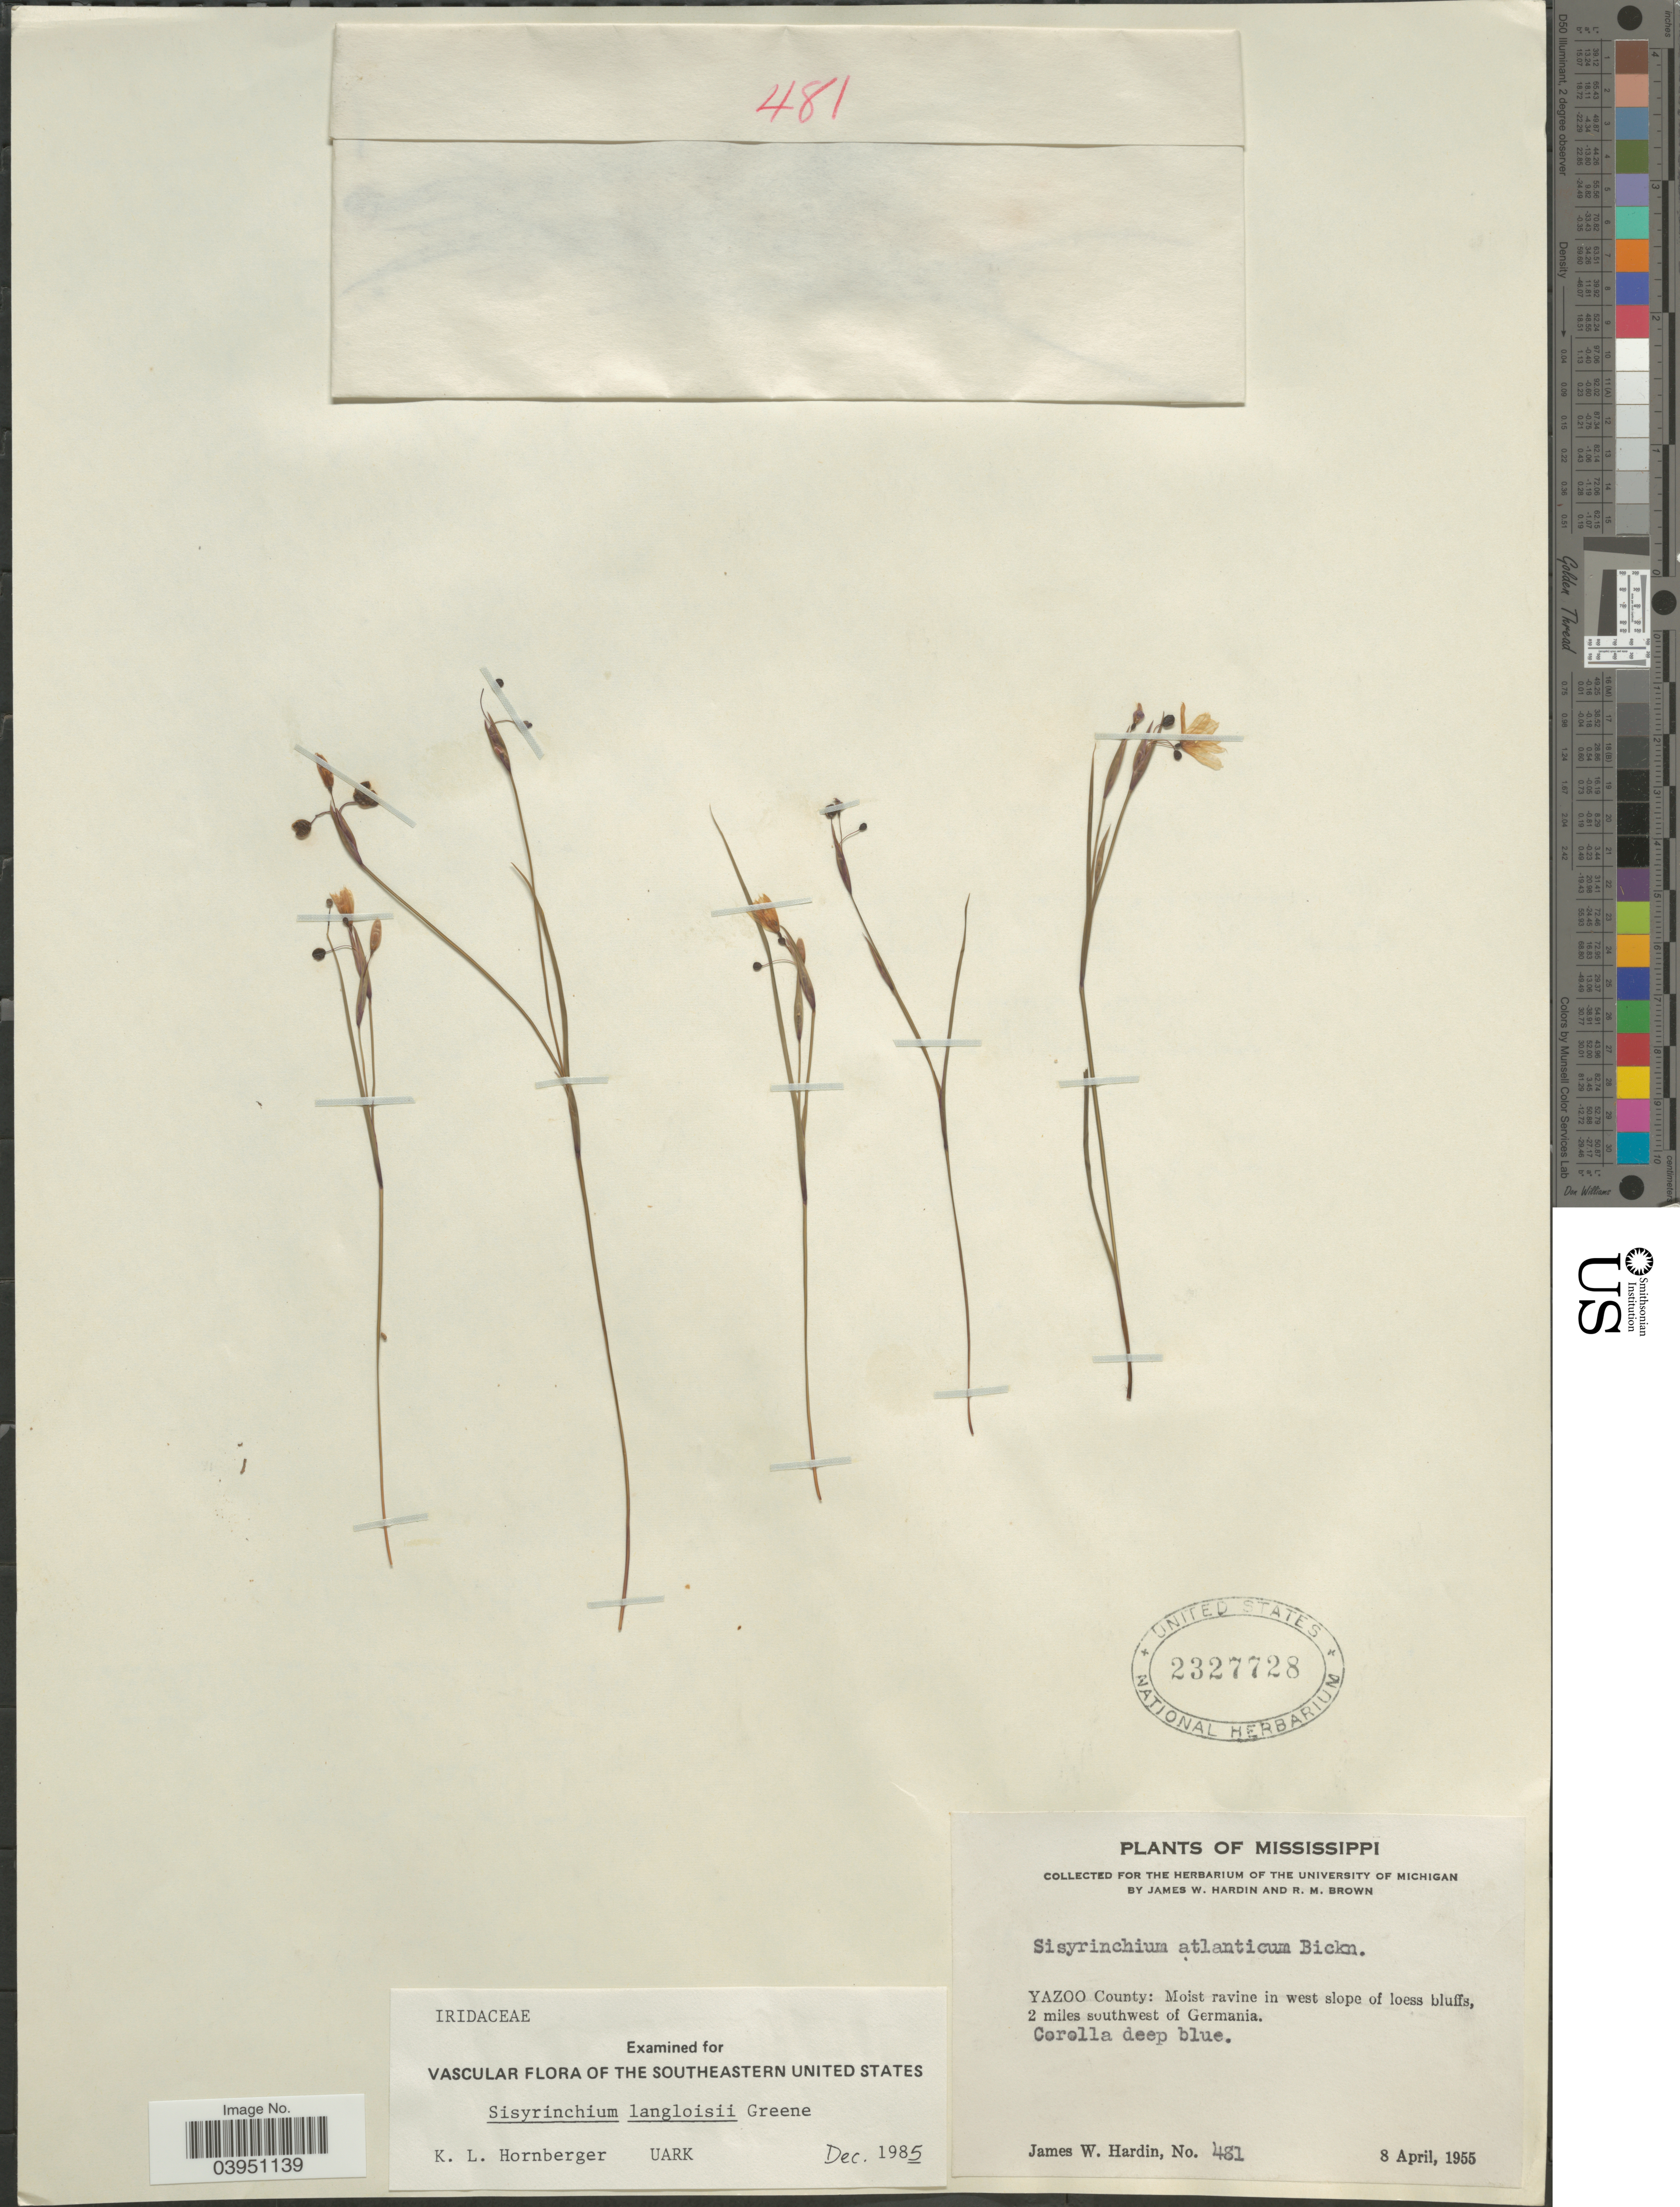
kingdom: Plantae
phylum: Tracheophyta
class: Liliopsida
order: Asparagales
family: Iridaceae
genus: Sisyrinchium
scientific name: Sisyrinchium langloisii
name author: Greene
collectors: J. W. Hardin & R. Brown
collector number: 481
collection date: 1955-04-08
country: United States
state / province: Mississippi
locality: Yazoo County: Moist ravine in west slope of loess bluffs, 2 miles southwest of Germania.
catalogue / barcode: US 2327728